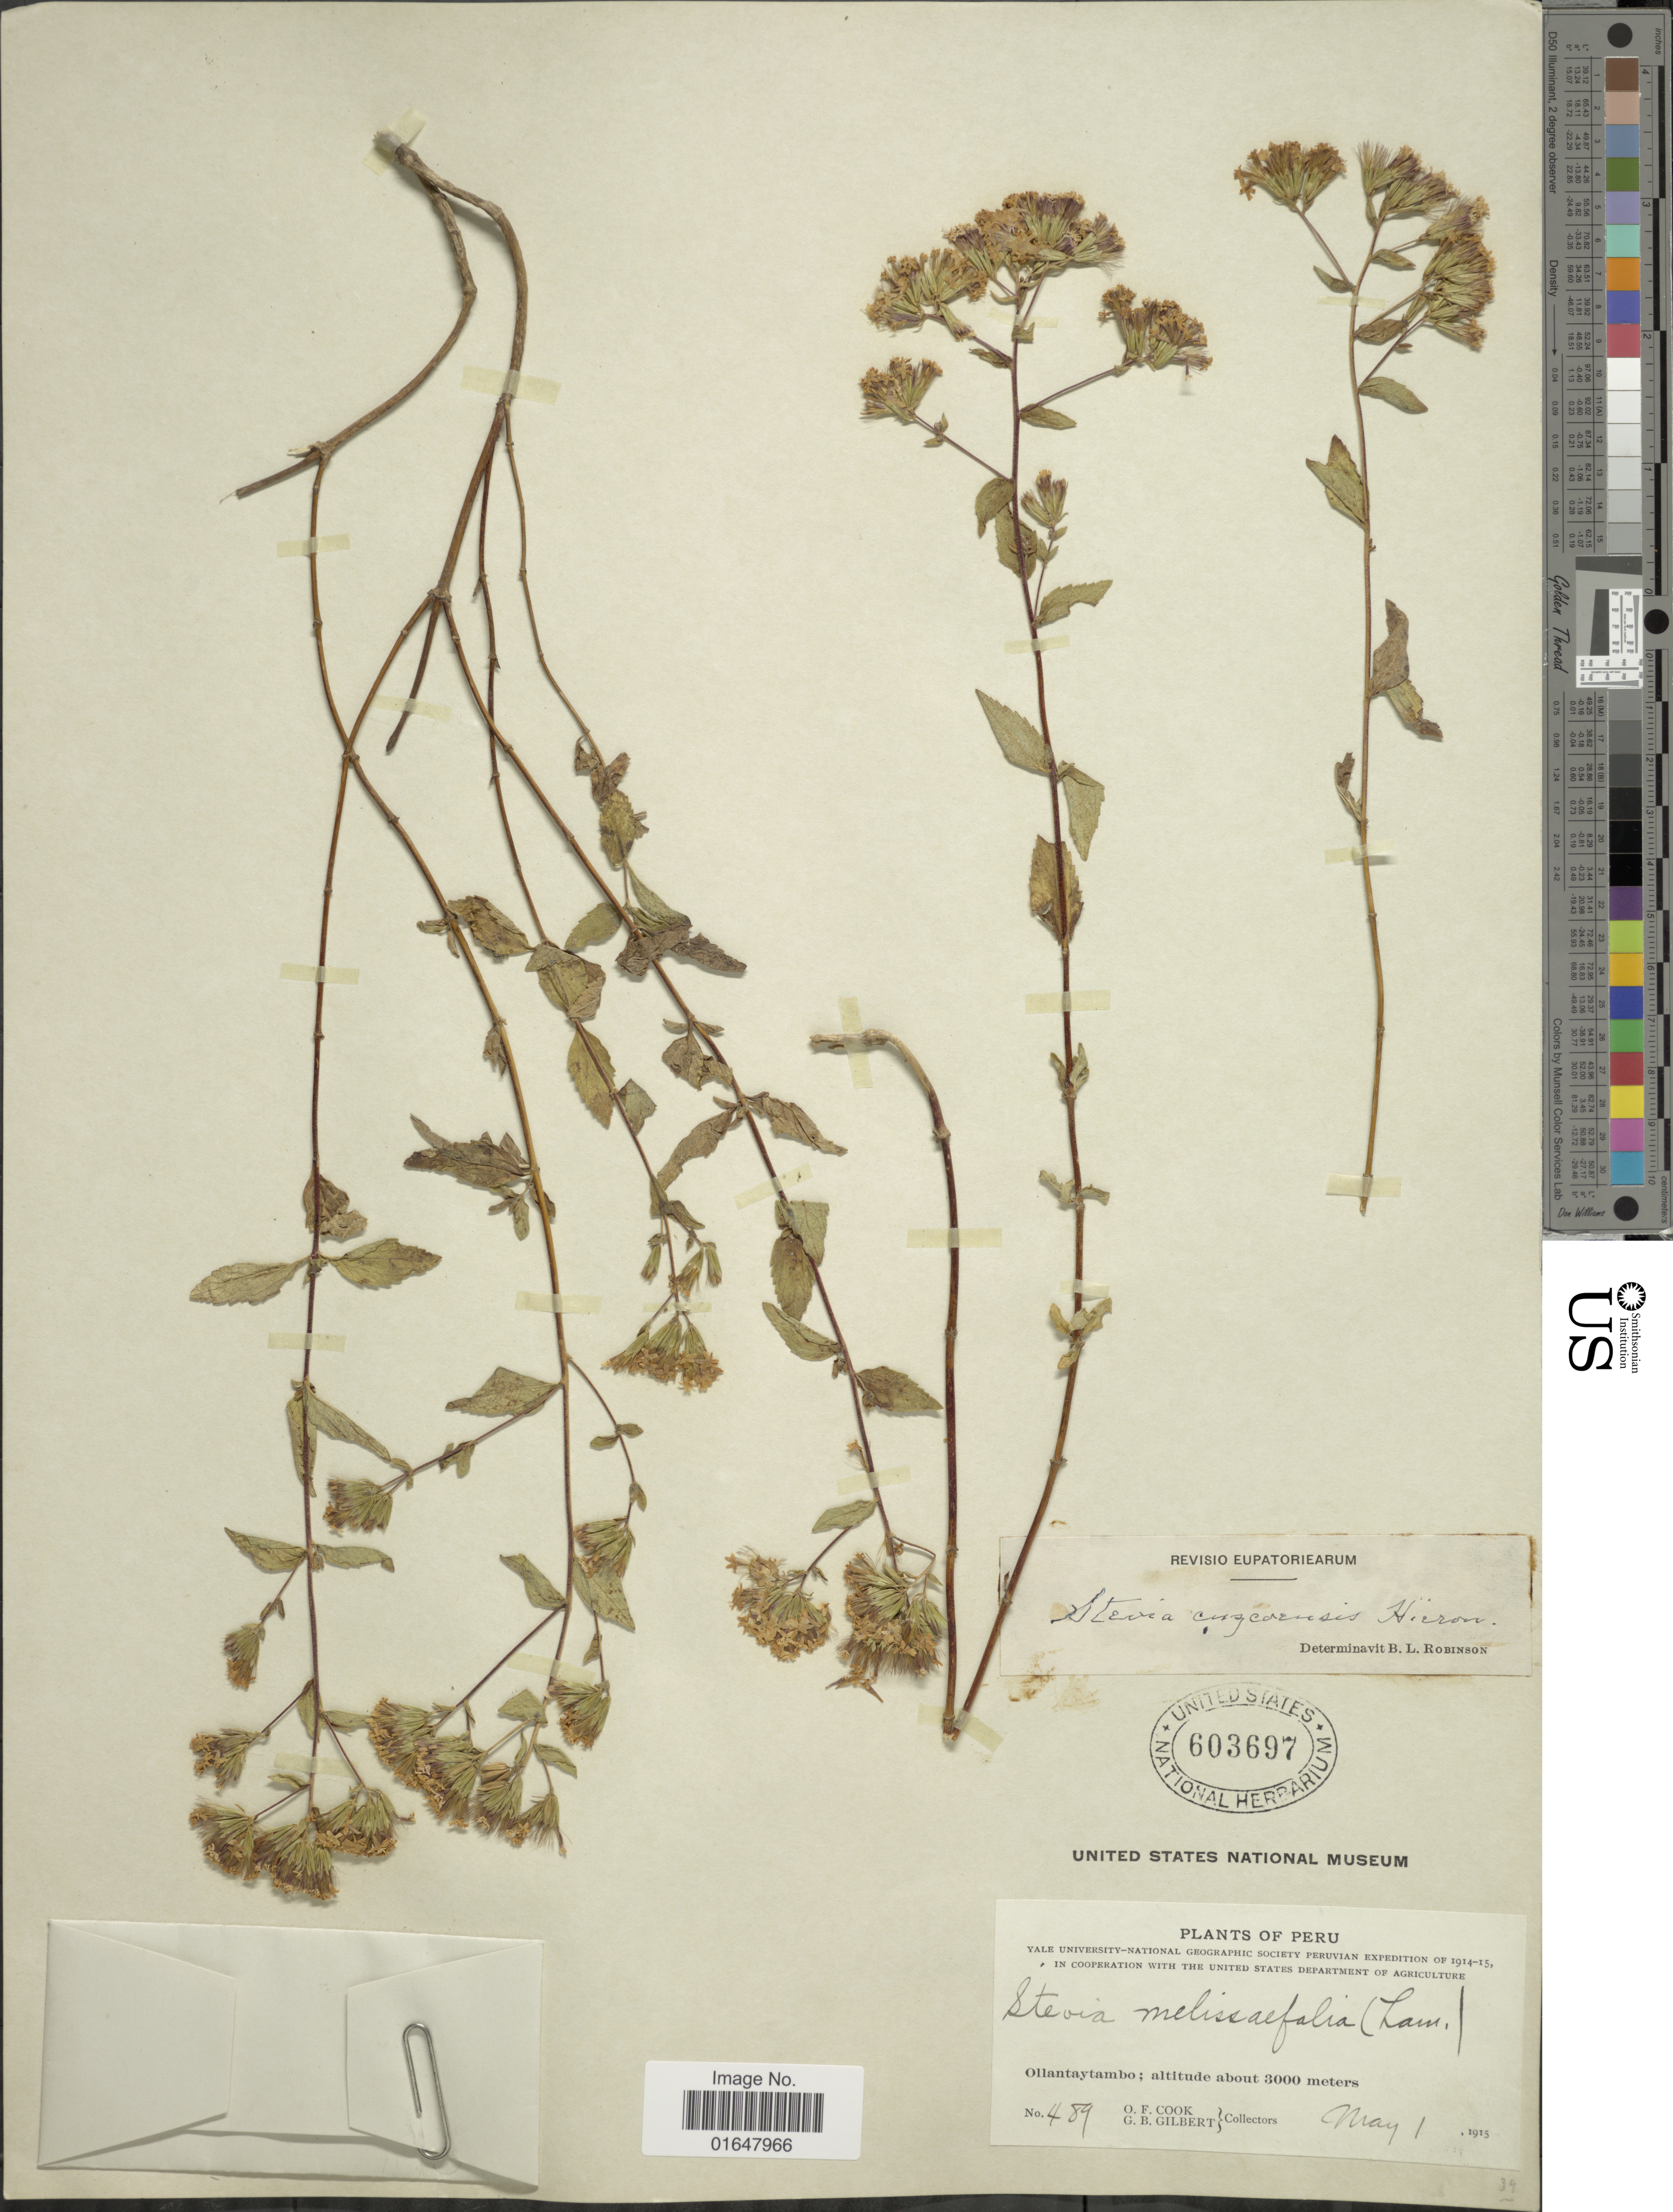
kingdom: Plantae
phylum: Tracheophyta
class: Magnoliopsida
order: Asterales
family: Asteraceae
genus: Stevia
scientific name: Stevia cuzcoensis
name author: Hieron. in Urb.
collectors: O. F. Cook & G. B. Gilbert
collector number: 489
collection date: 1915-05-01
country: Peru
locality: Ollantaytambo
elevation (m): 3000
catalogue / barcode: US 603697